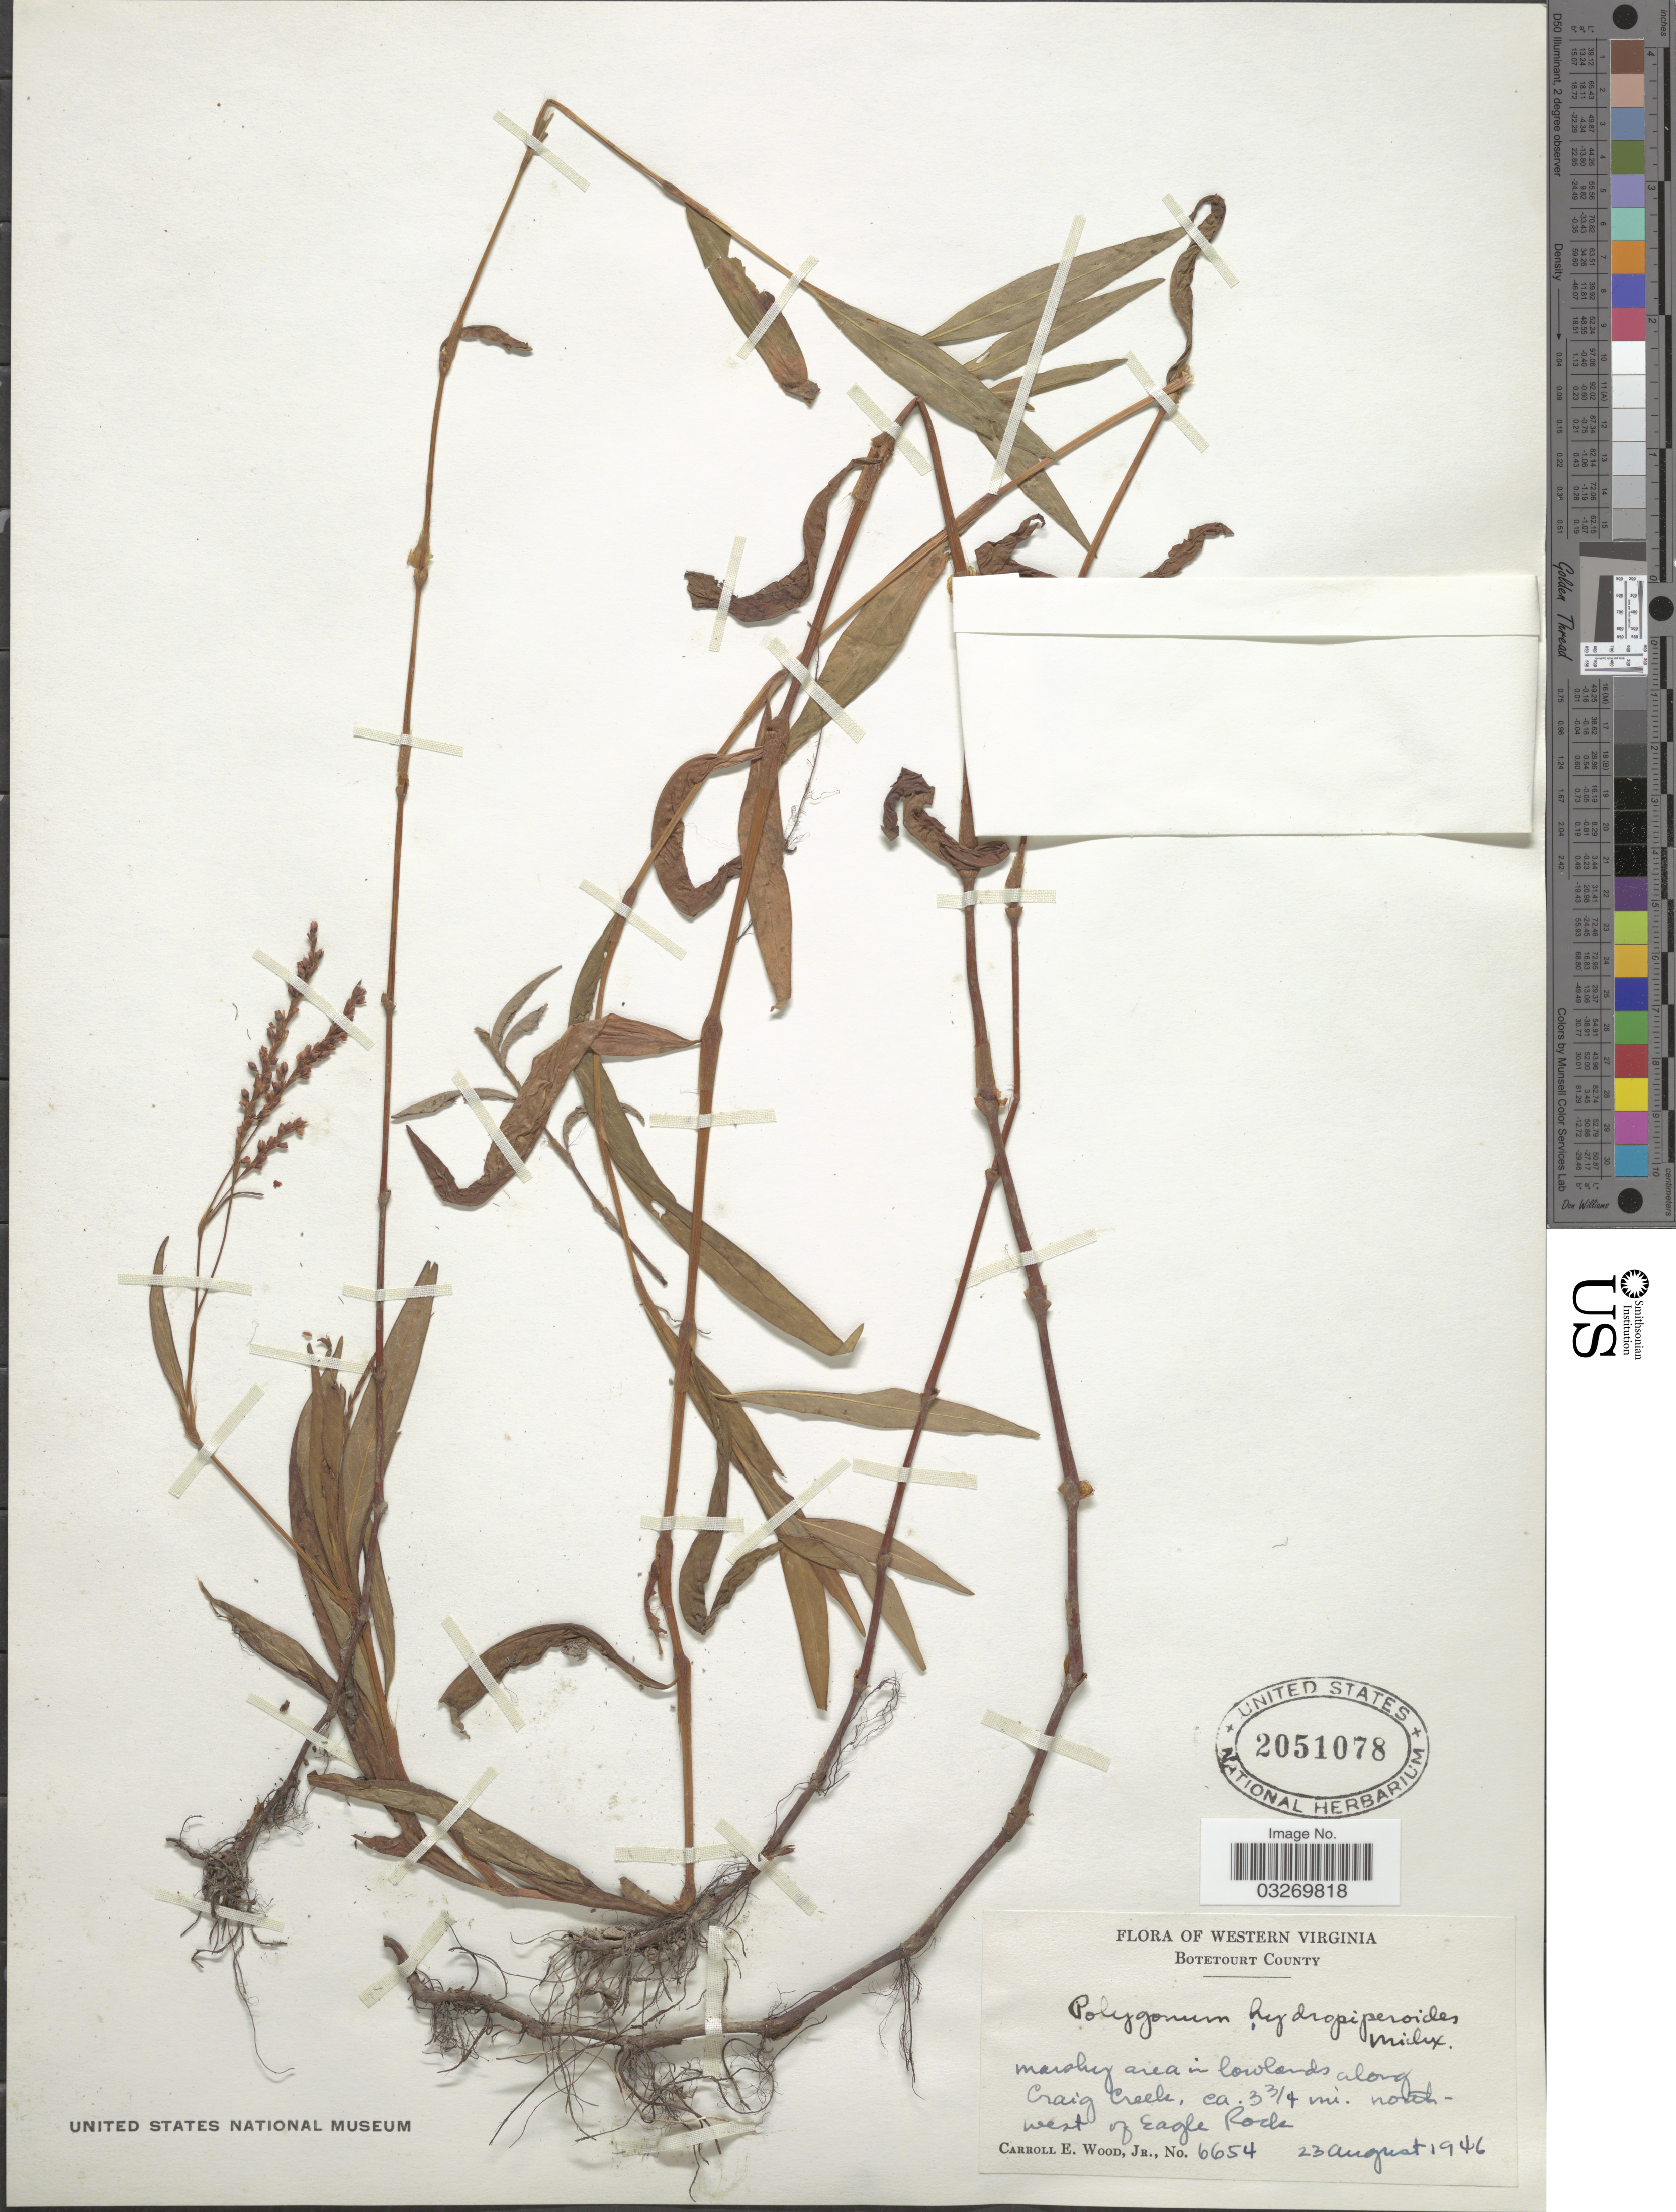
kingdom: Plantae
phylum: Tracheophyta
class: Magnoliopsida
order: Caryophyllales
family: Polygonaceae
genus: Persicaria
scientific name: Persicaria hydropiperoides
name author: (Michx.) Small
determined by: Atha, D. E.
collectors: C. Wood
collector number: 6654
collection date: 1946-08-23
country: United States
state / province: Virginia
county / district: Botetourt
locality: Western Virginia. Botetourt County. Marshy area in lowlands along Craig Creek, ca. 3¾ mi. bnorth-west of Eagle Rock.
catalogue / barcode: US 2051078